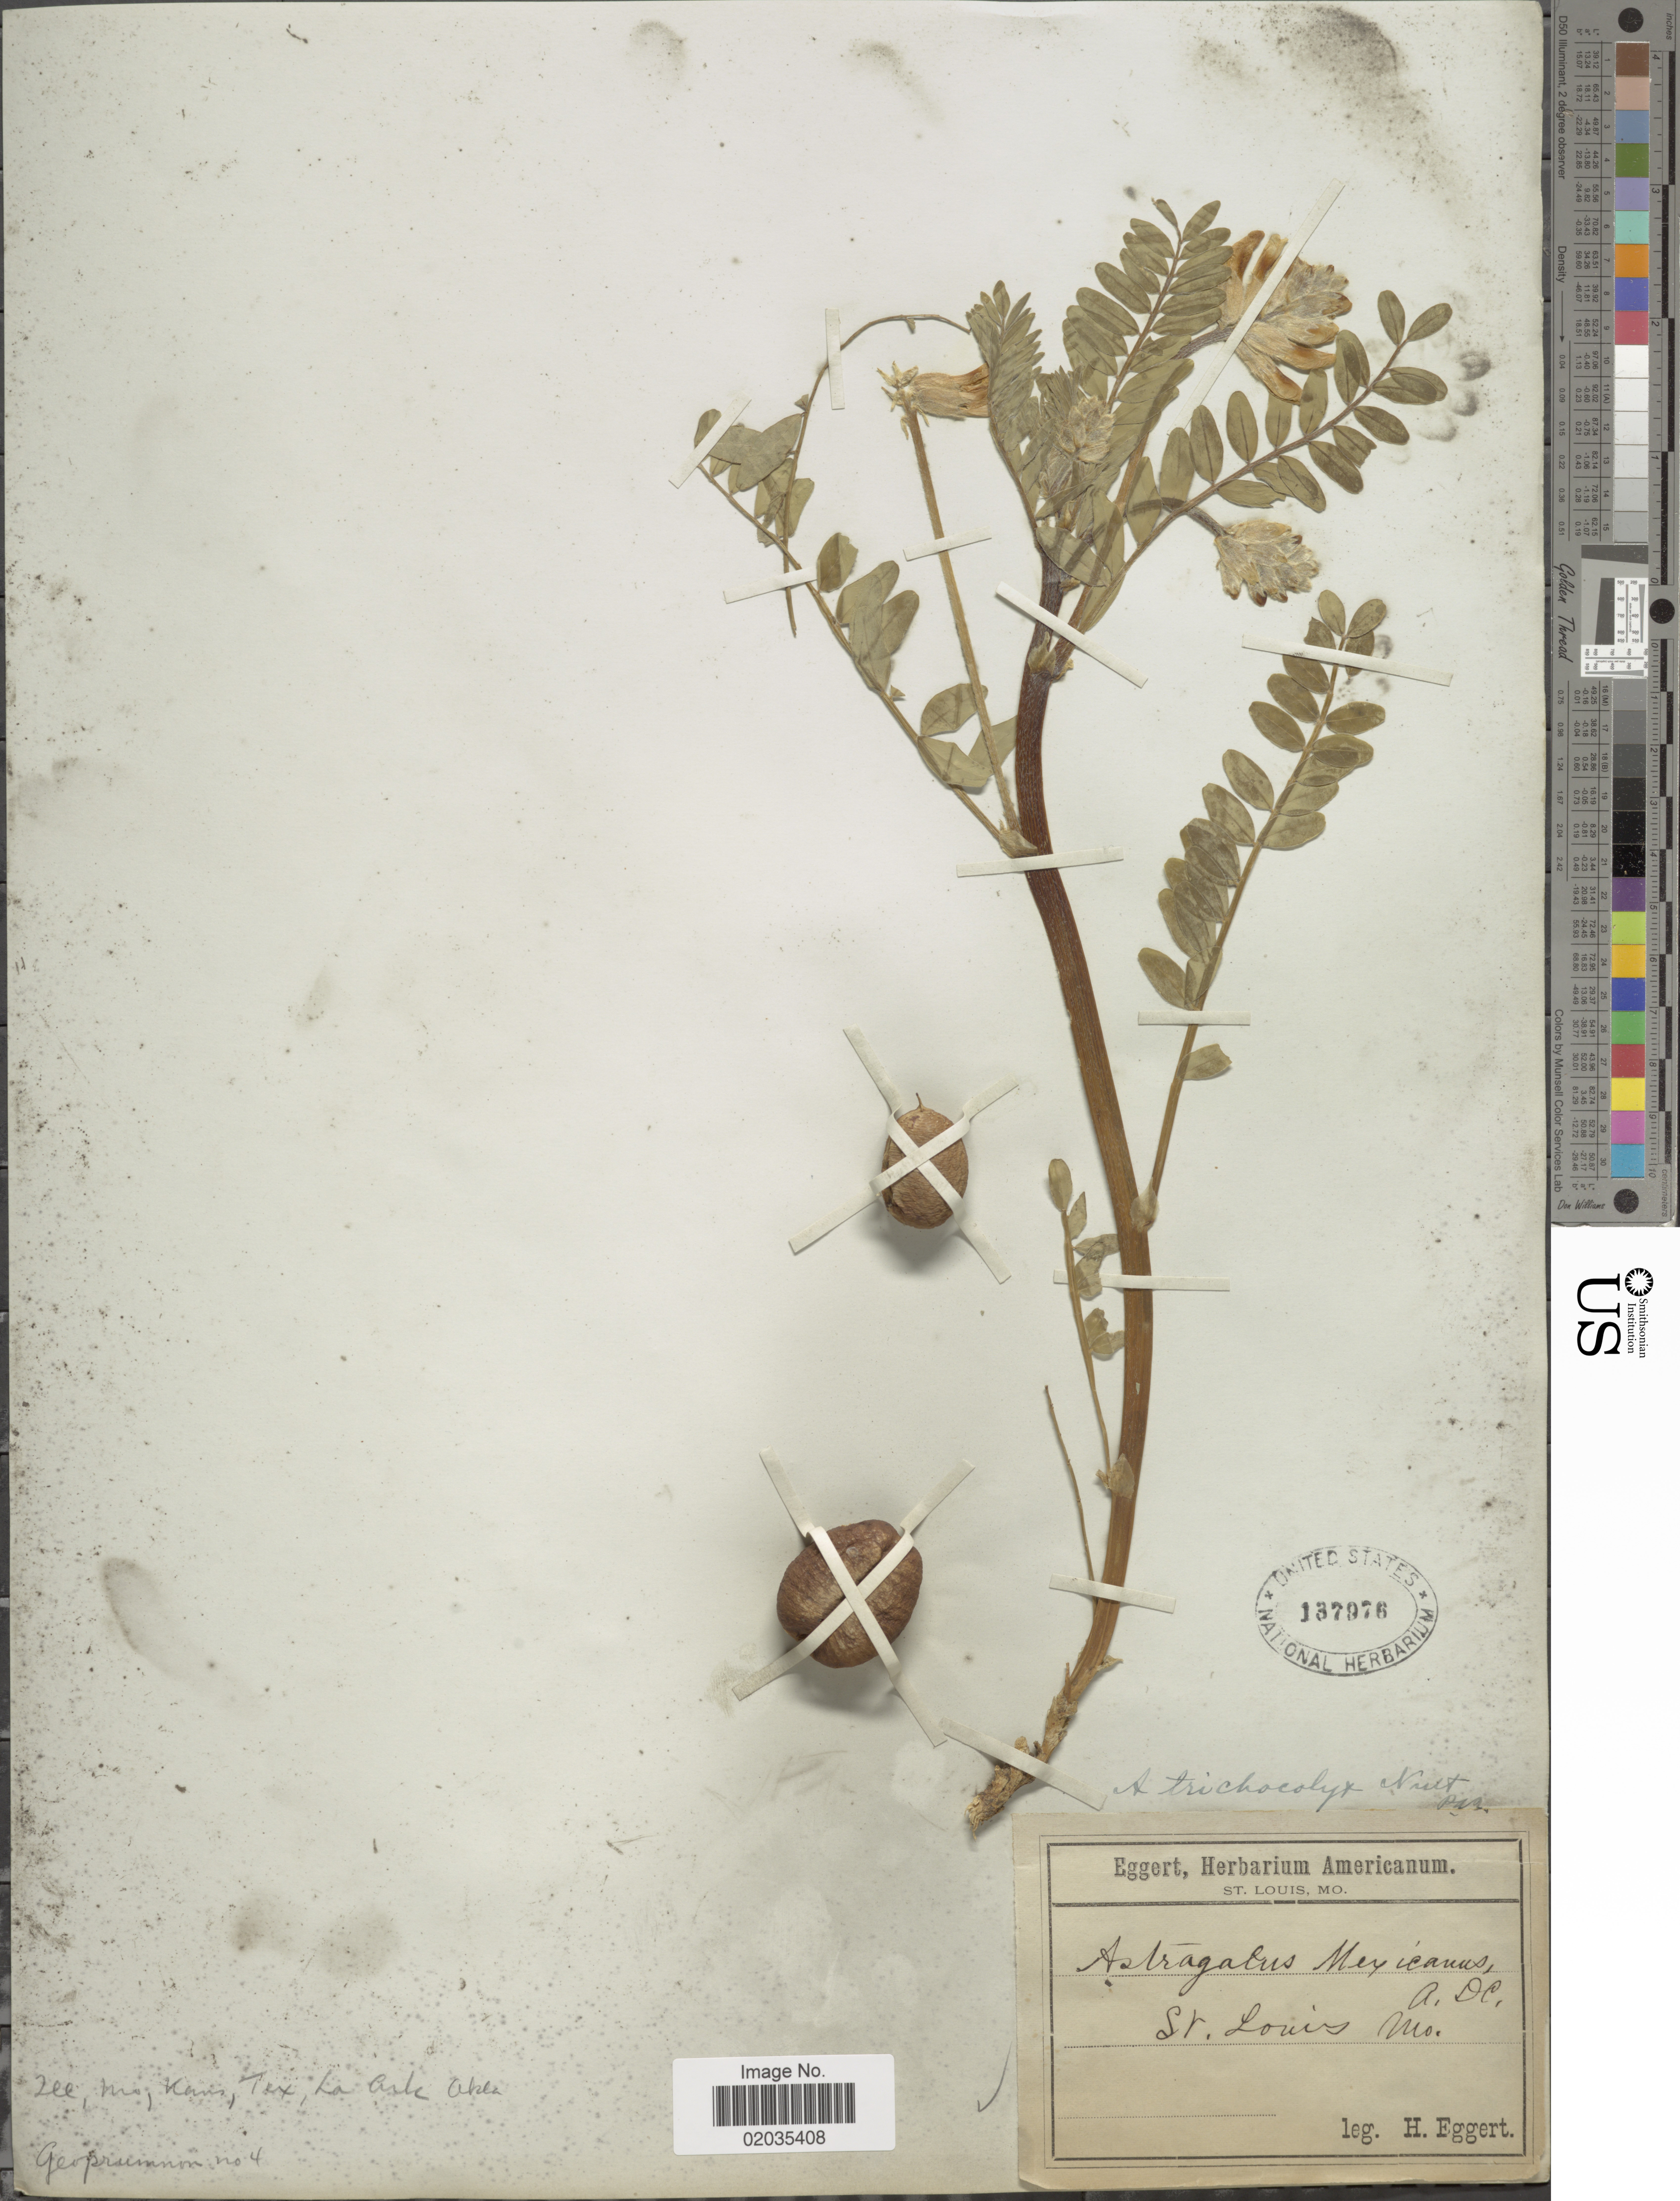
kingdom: Plantae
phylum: Tracheophyta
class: Magnoliopsida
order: Fabales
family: Fabaceae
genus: Astragalus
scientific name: Astragalus trichocalyx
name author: Nutt. ex Torr. & A. Gray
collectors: H. Eggert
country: United States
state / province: Missouri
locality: St. Louis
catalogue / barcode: US 137976